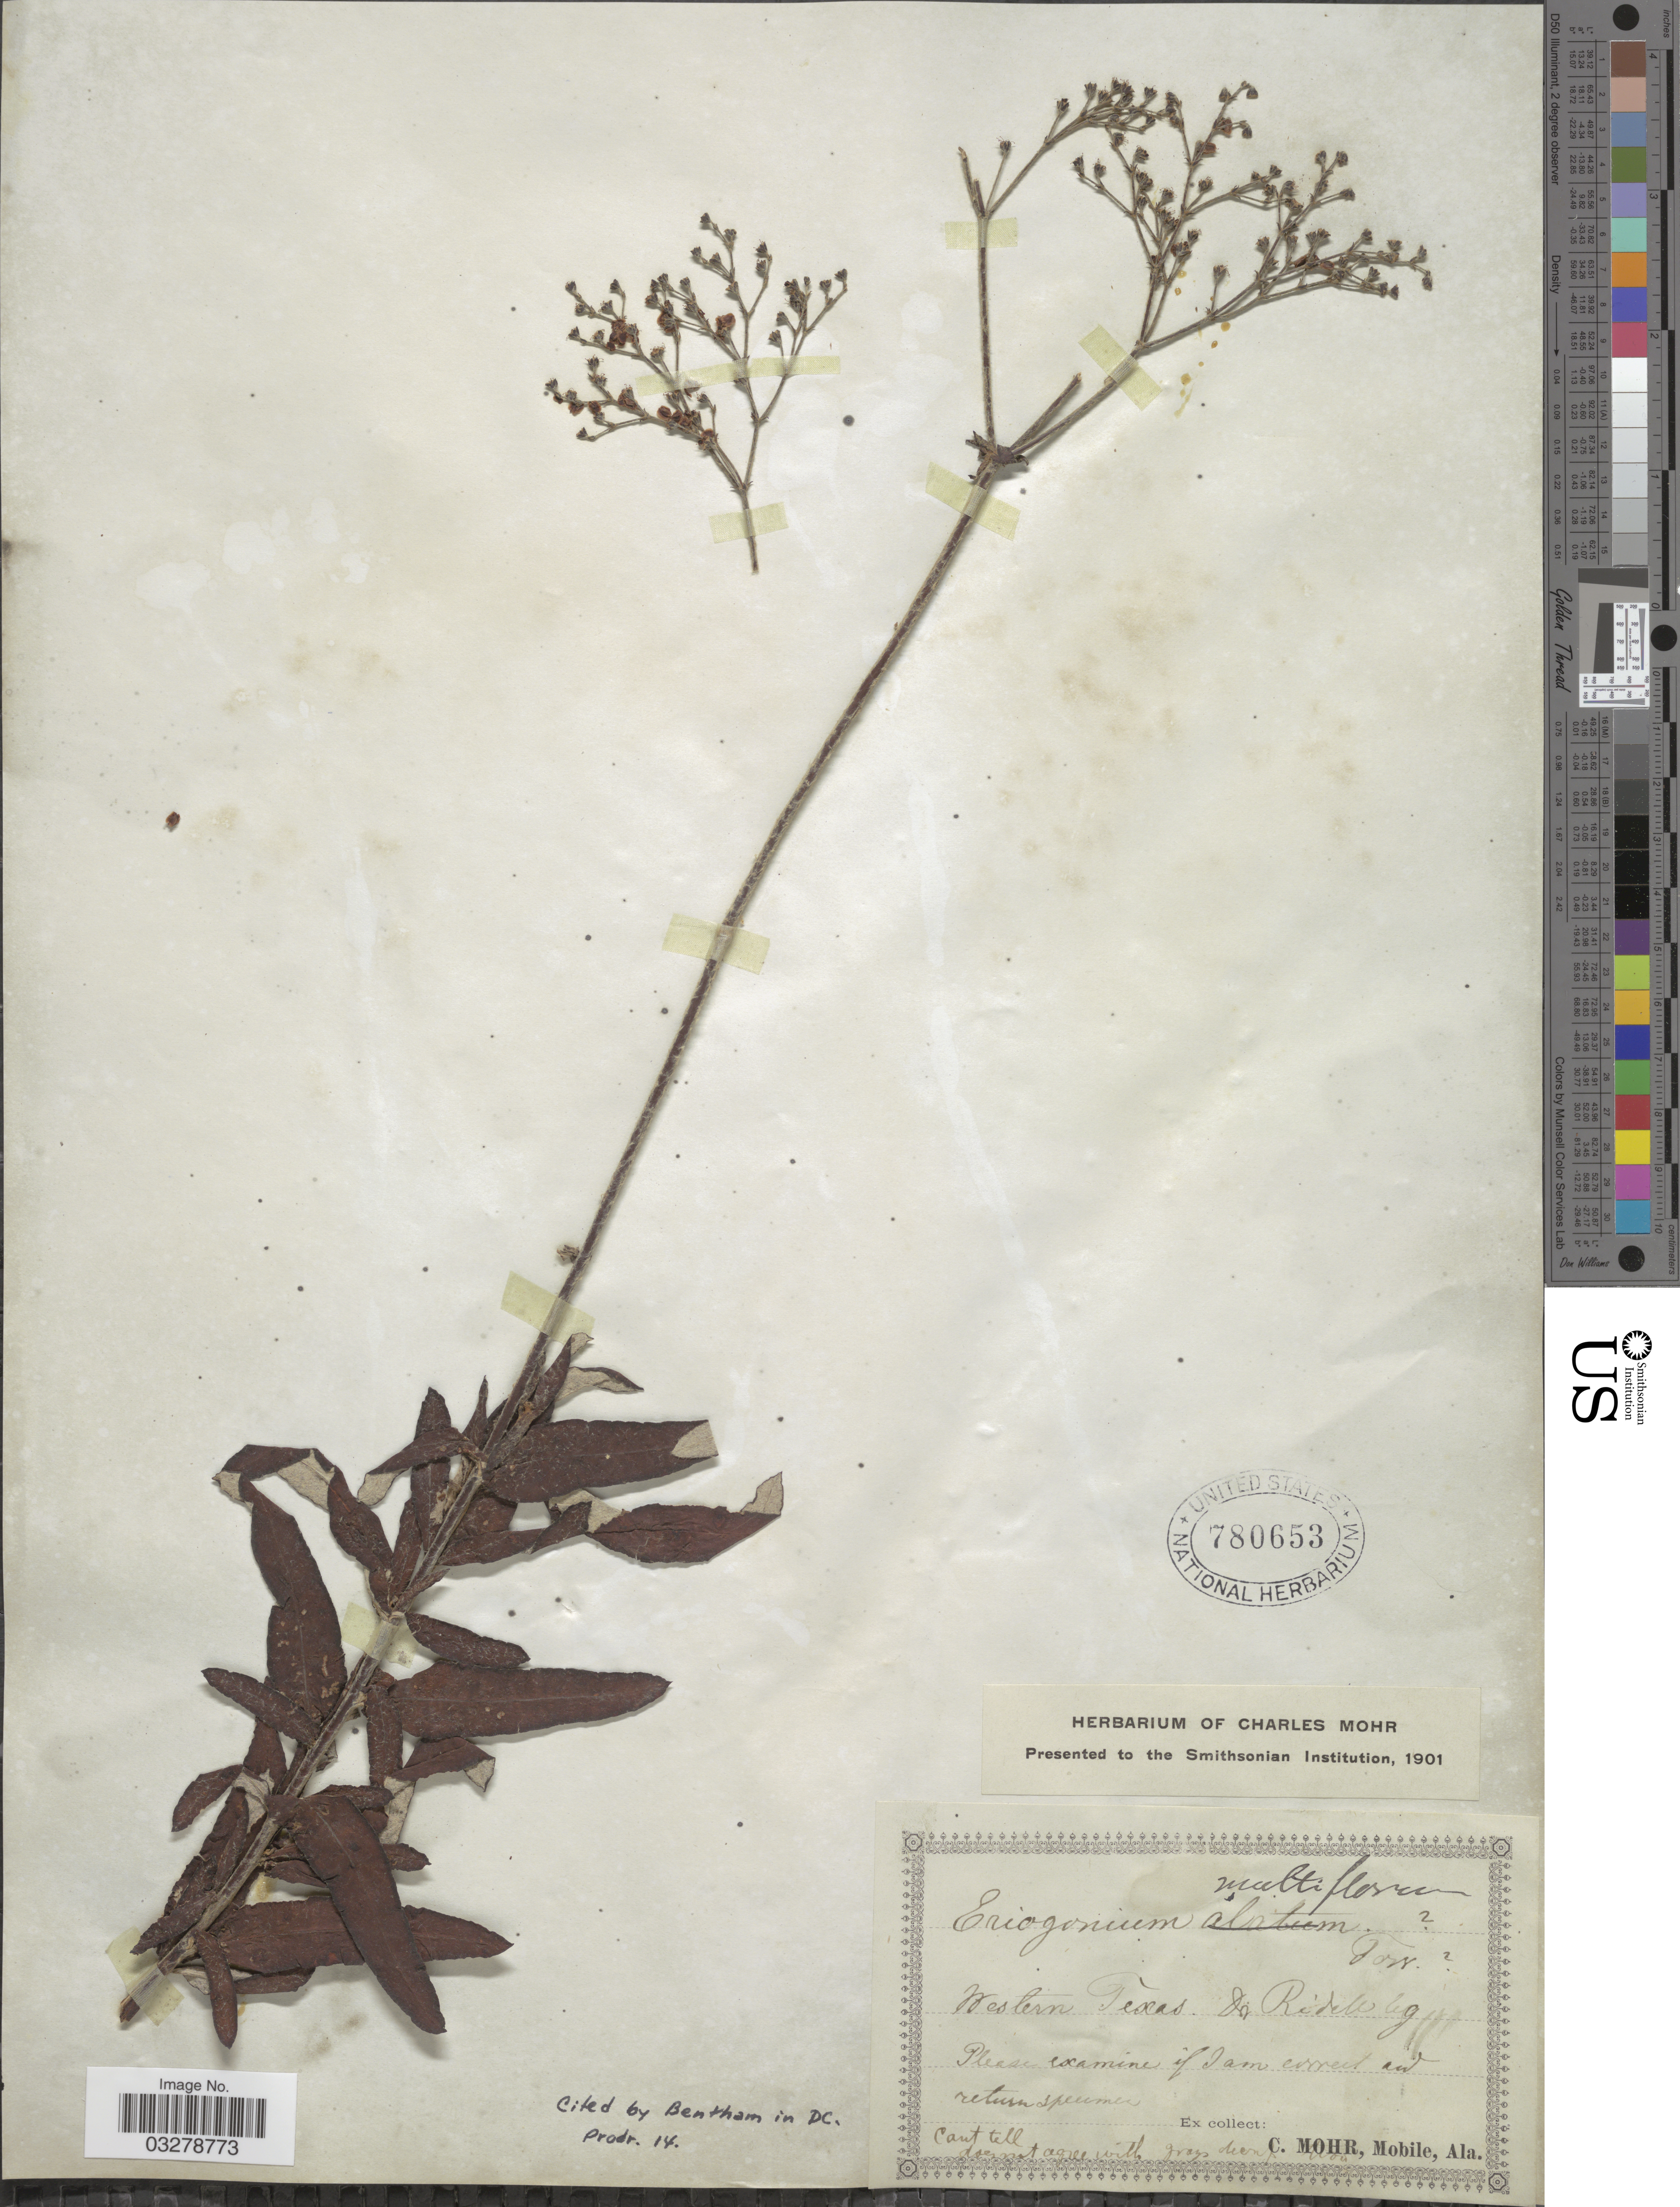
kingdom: Plantae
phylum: Tracheophyta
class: Magnoliopsida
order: Caryophyllales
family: Polygonaceae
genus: Eriogonum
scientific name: Eriogonum multiflorum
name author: Benth.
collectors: -. Riddle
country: United States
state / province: Texas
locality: Western Texas.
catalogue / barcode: US 780653